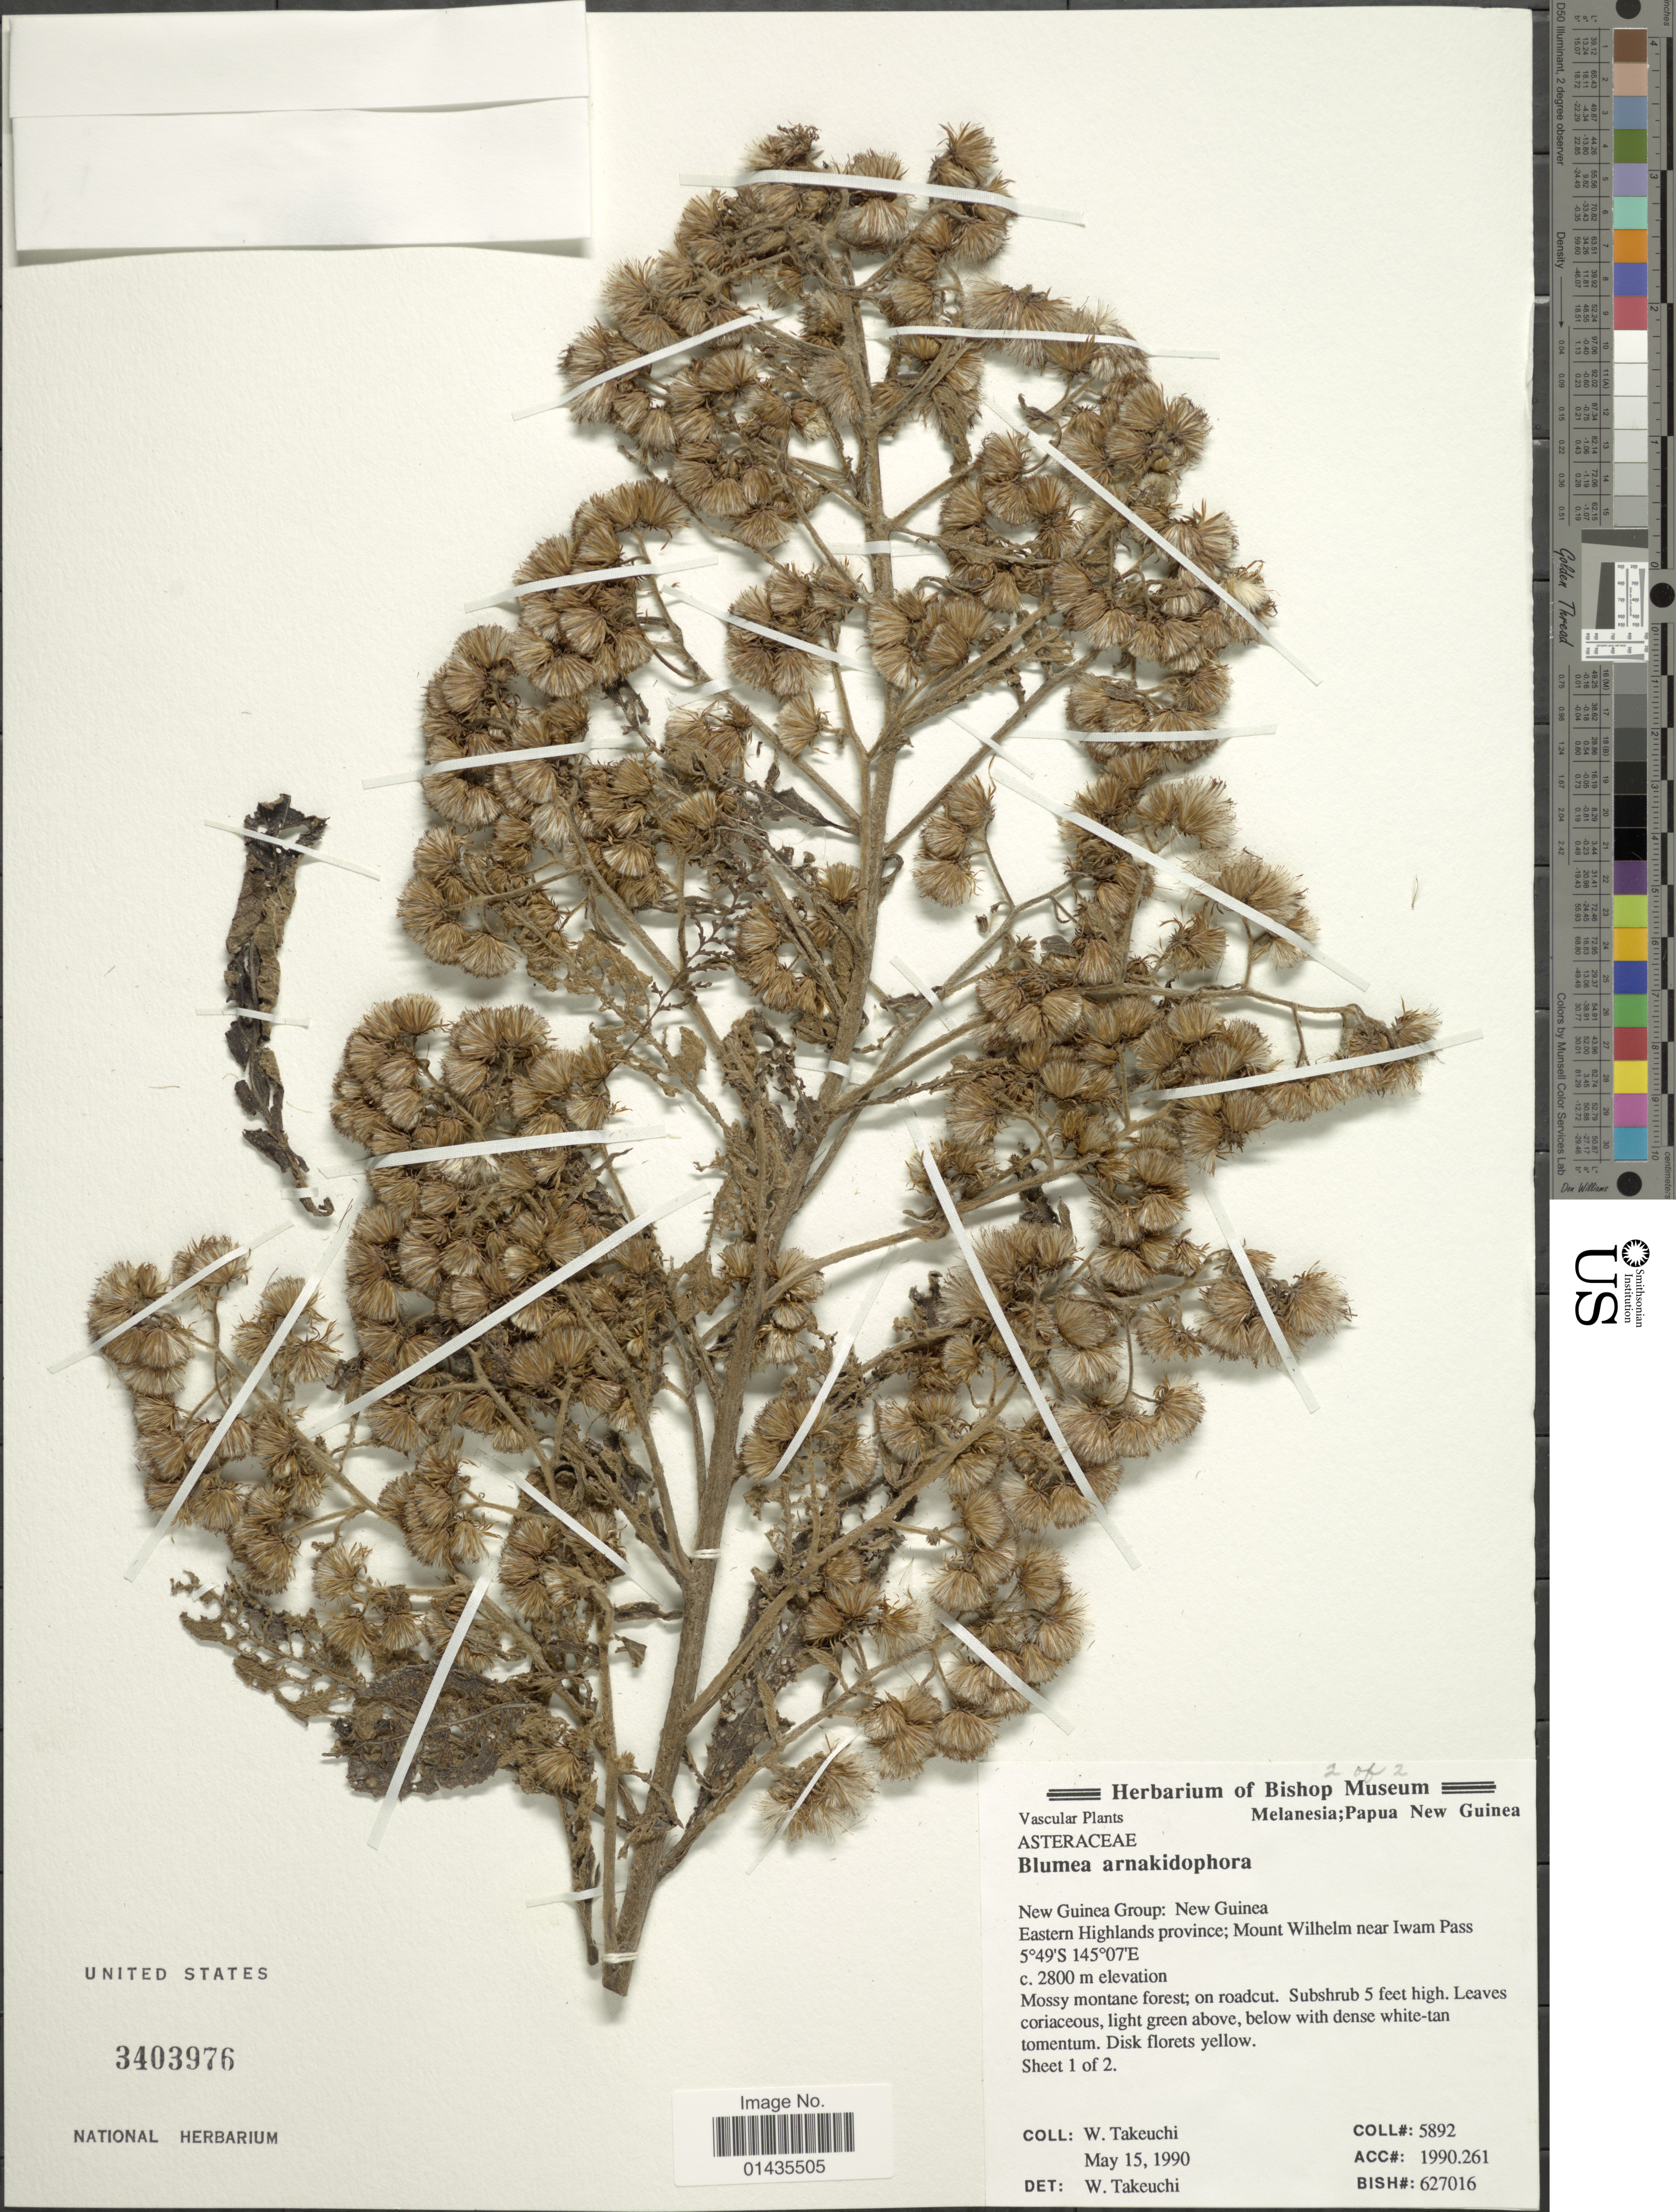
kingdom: Plantae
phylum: Tracheophyta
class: Magnoliopsida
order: Asterales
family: Asteraceae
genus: Blumea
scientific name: Blumea arnakidophora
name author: Mattf.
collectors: W. Takeuchi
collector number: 5892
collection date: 1990-05-15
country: Papua New Guinea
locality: Melanesia, New Guinea Group, New Guinea, Eastern Highlands province, Mount Wilhelm near Iwam Pass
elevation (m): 2800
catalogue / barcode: US 3403976